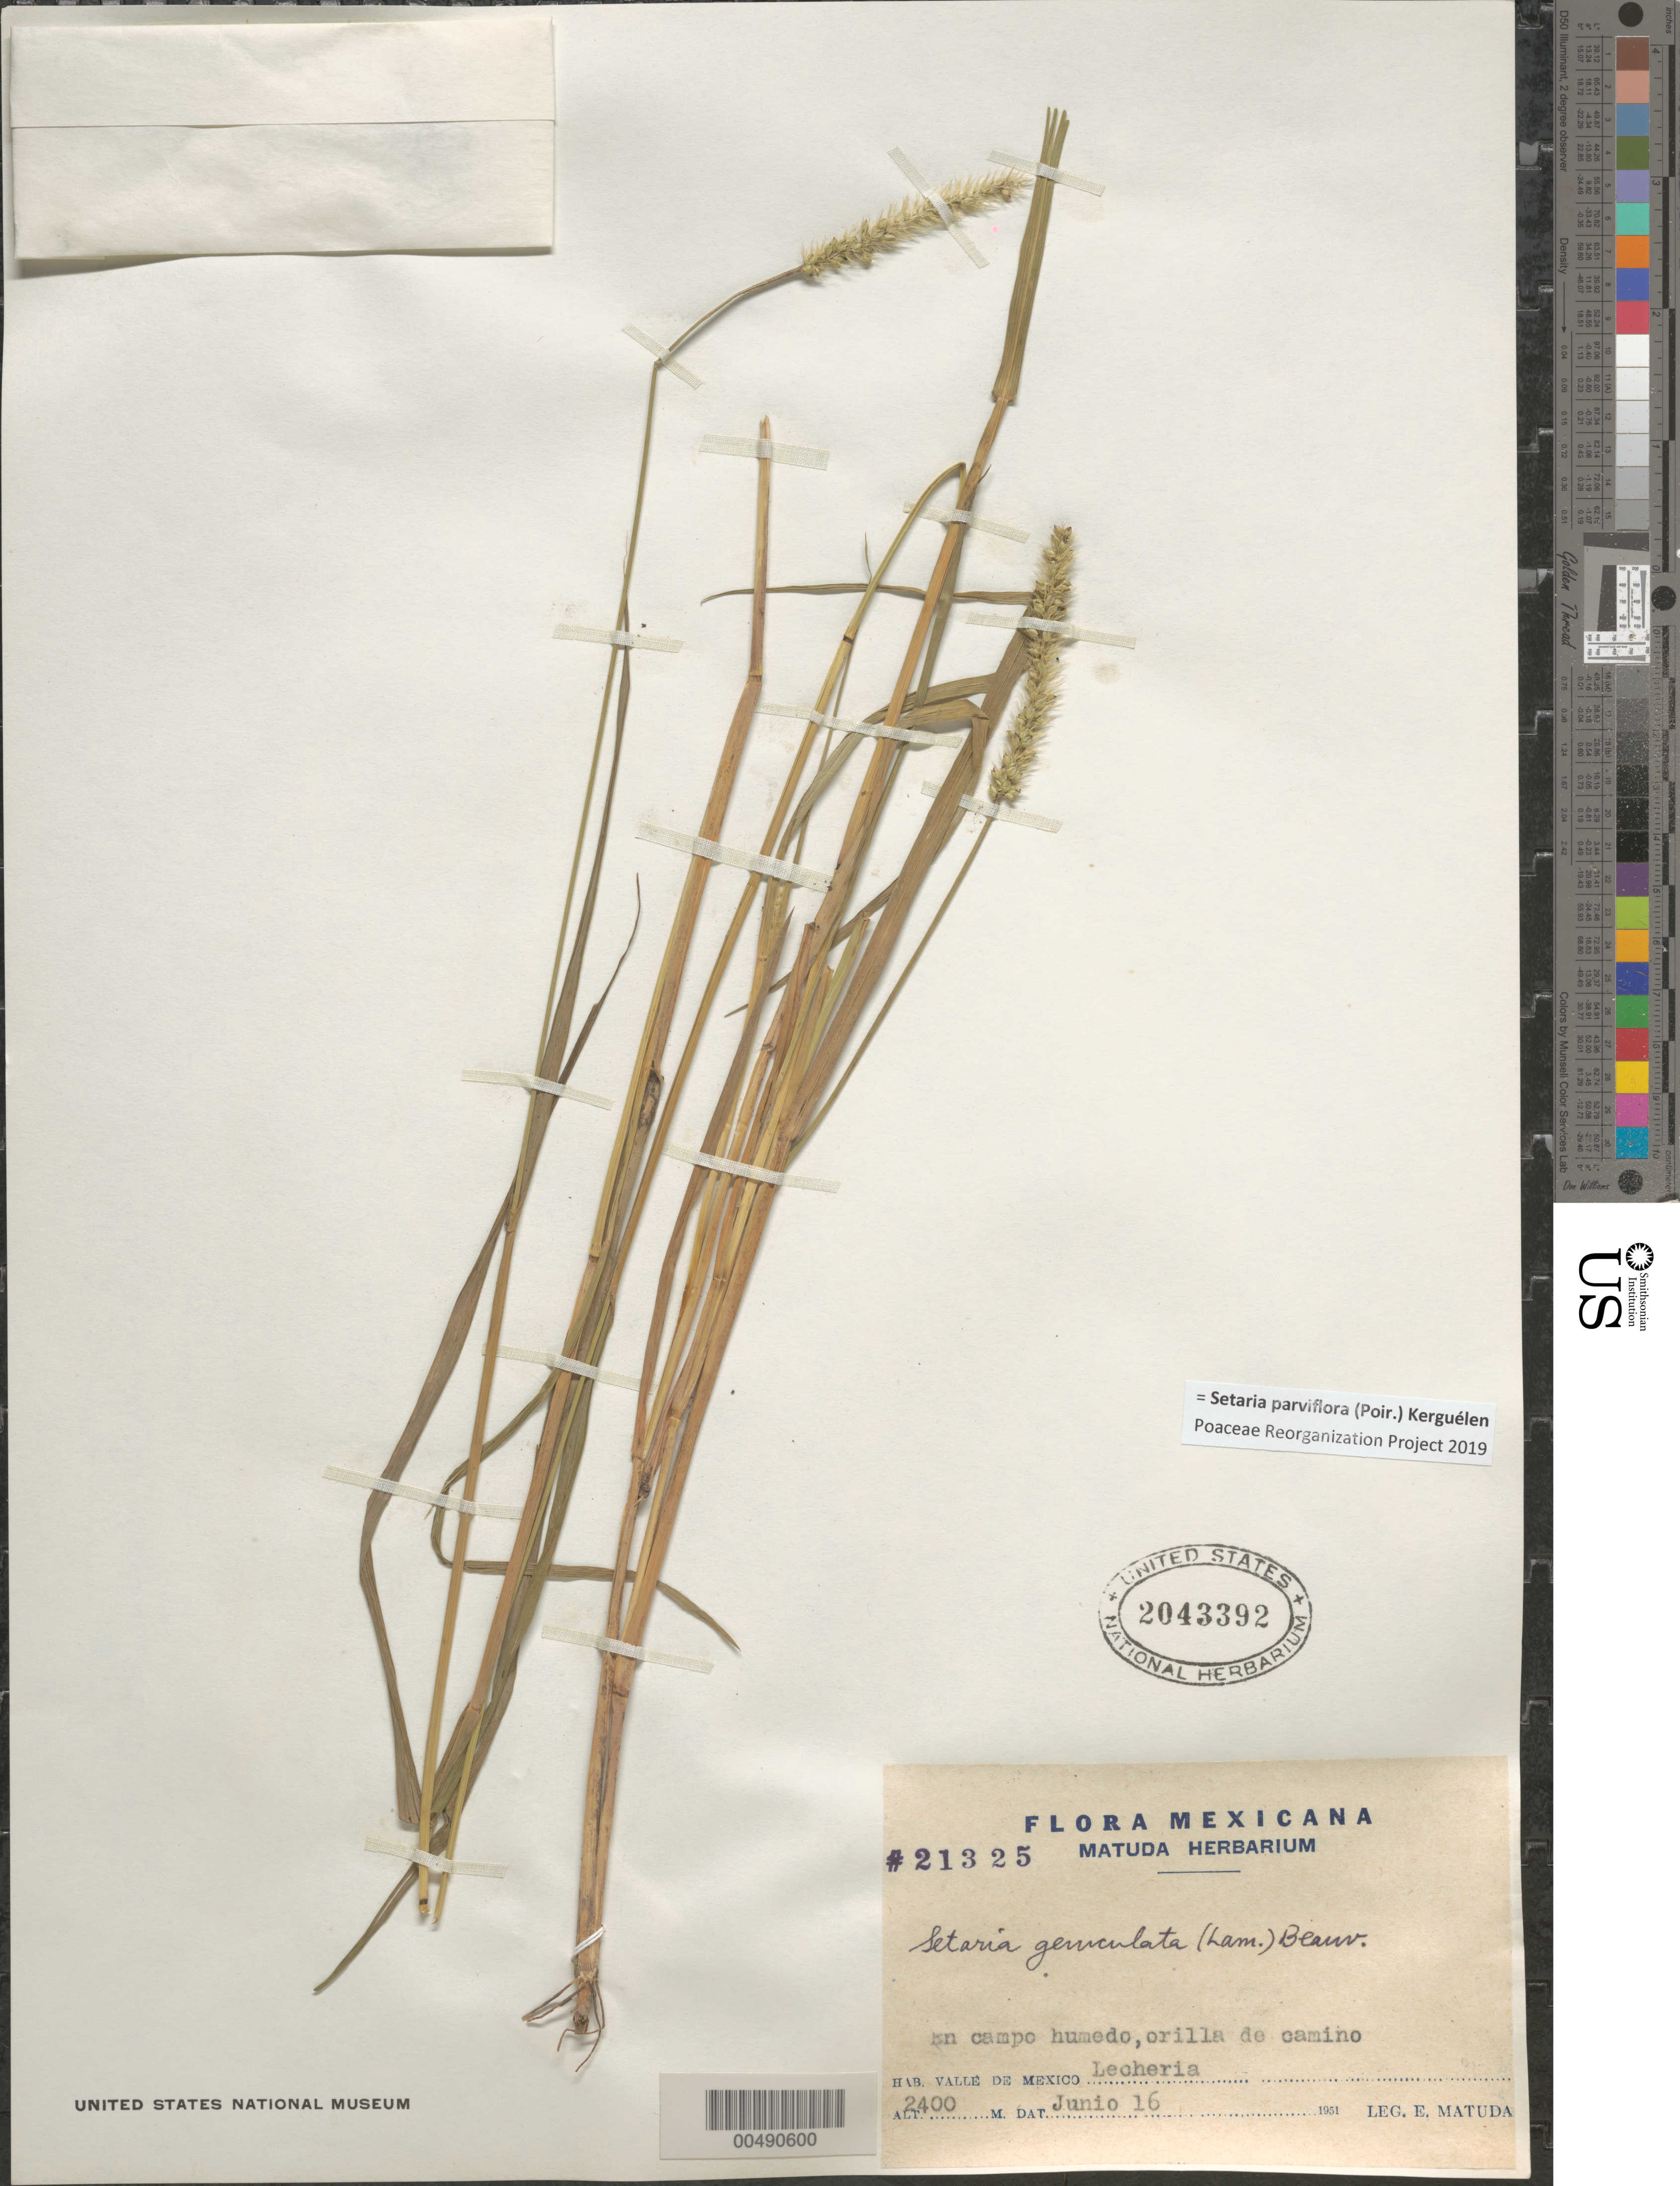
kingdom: Plantae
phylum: Tracheophyta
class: Liliopsida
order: Poales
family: Poaceae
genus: Setaria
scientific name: Setaria parviflora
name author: (Poir.) Kerguélen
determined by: Poaceae Reorganization Project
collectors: E. Matuda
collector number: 21325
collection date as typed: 16 Jun 1951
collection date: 1951-06-16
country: Mexico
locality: Valle de Mexico, Lecheria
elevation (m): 2400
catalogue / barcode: US 2043392